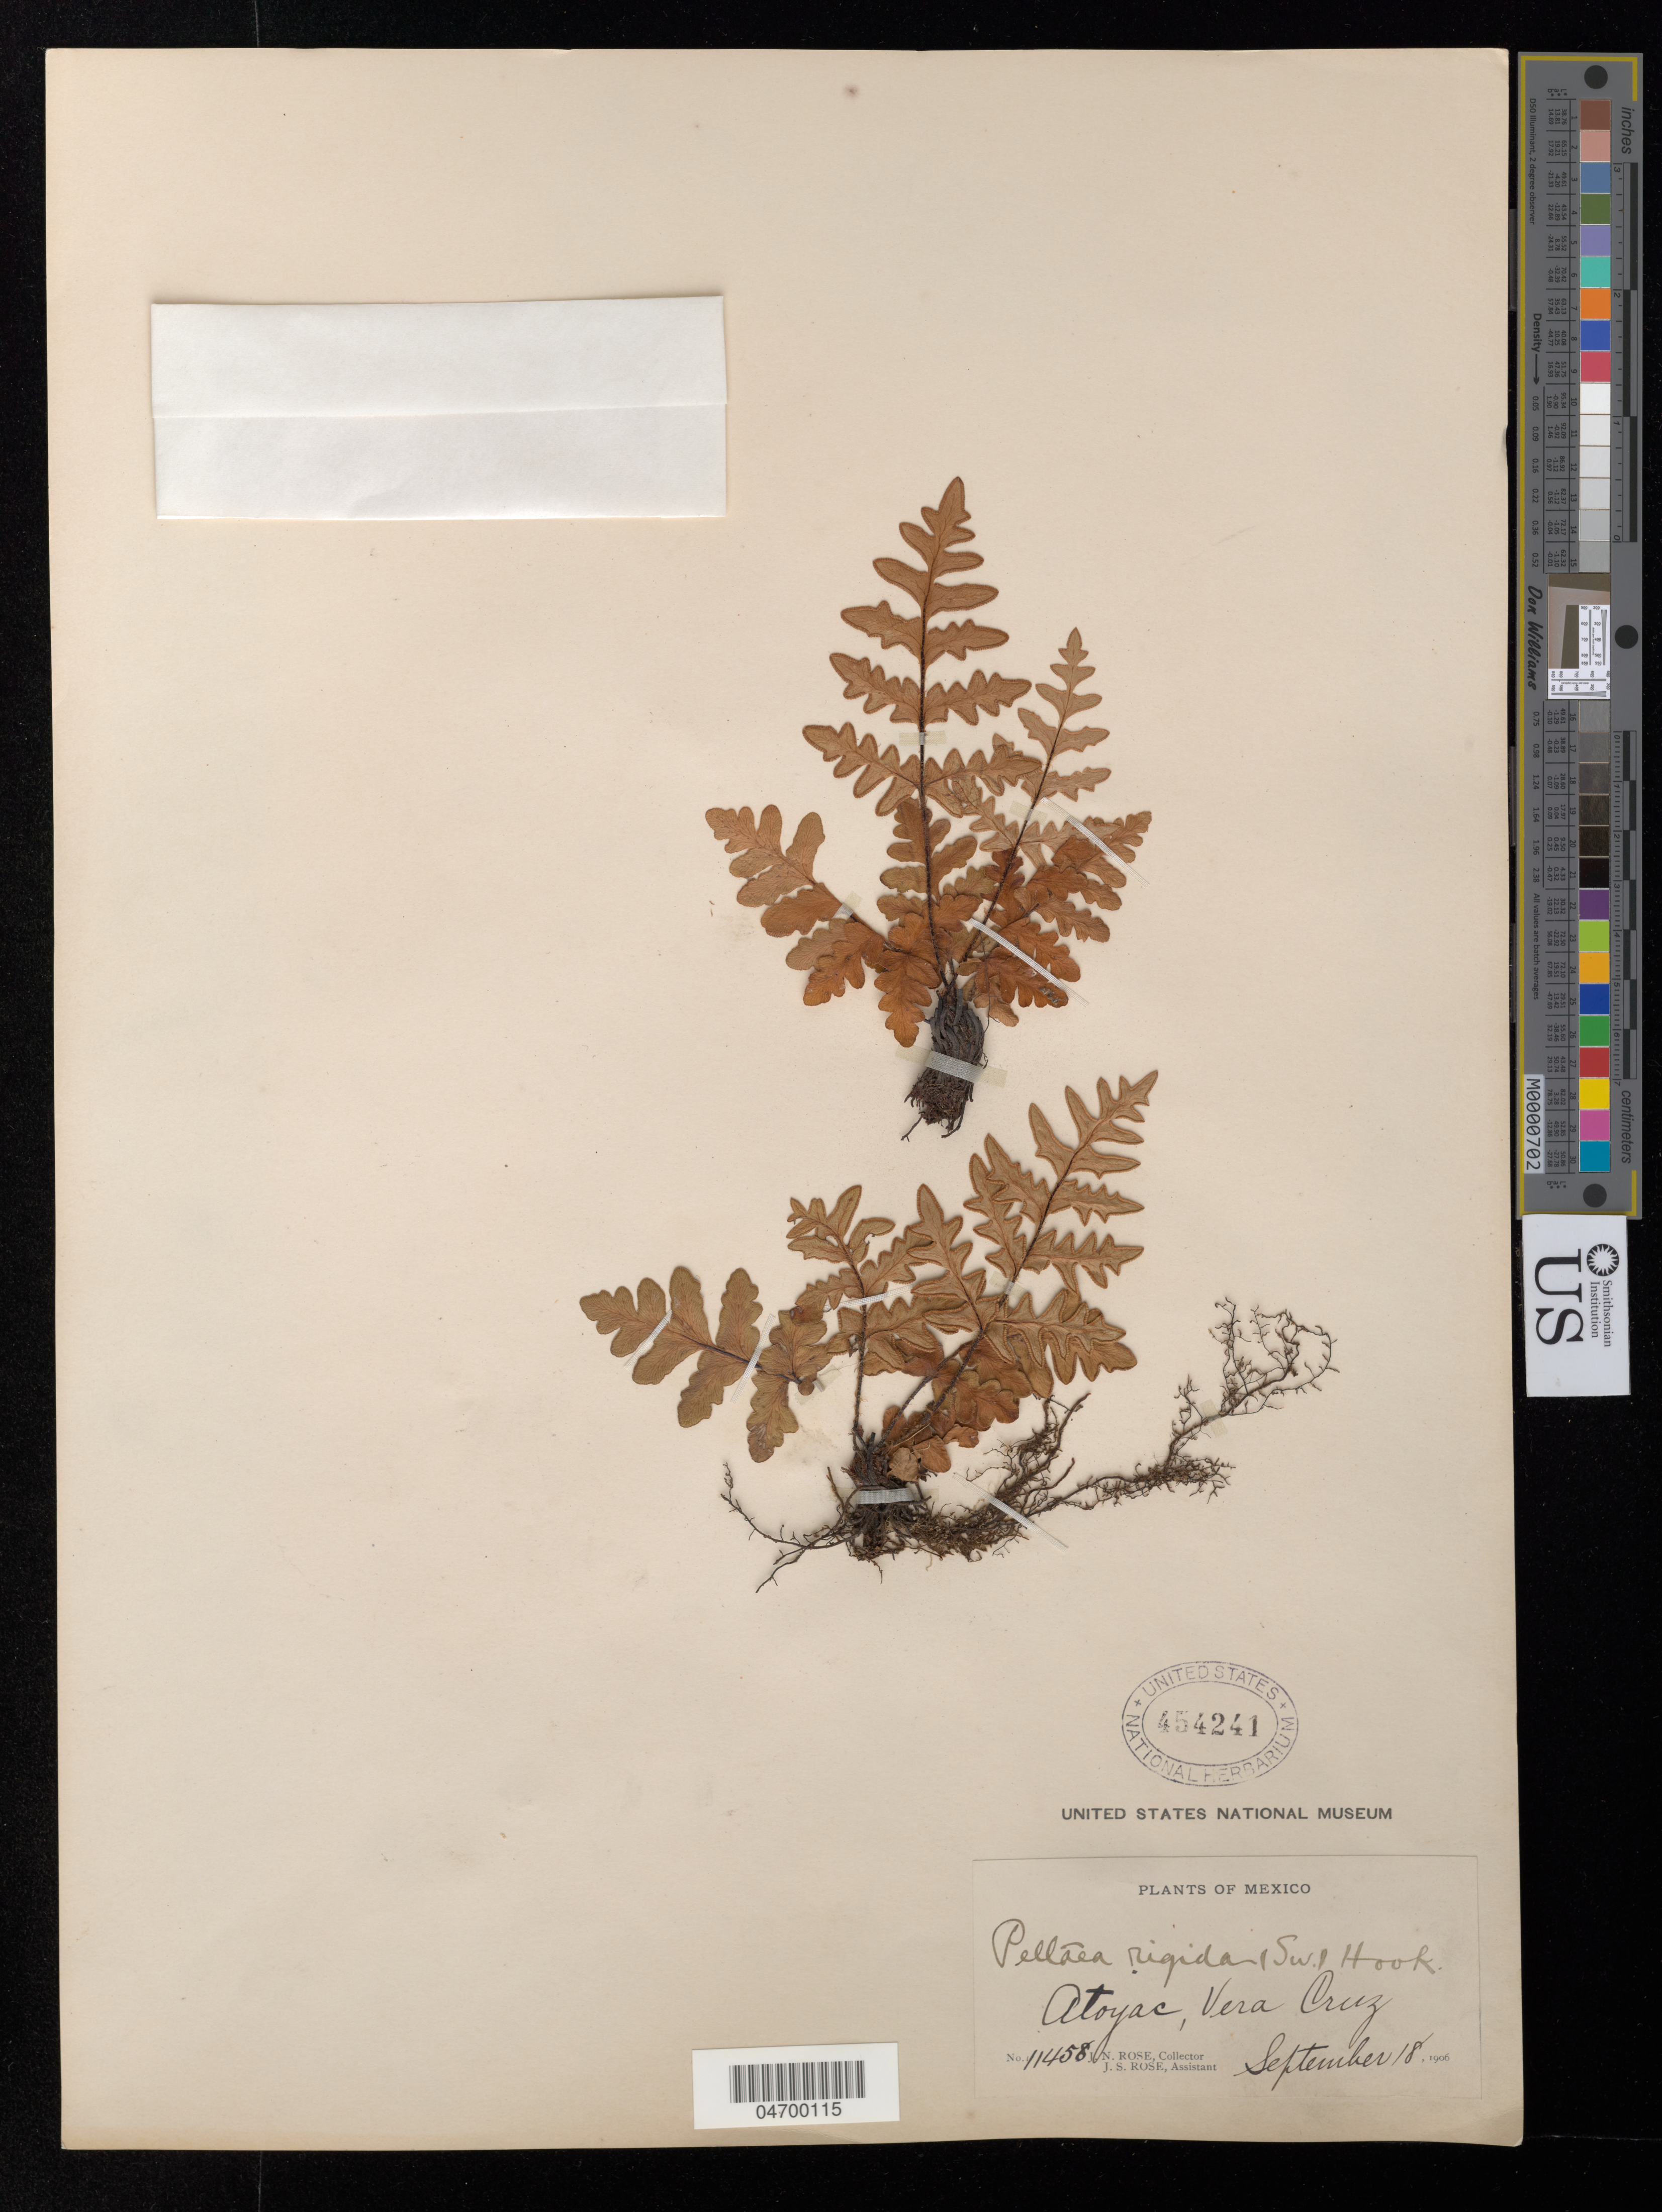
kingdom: Plantae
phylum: Tracheophyta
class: Polypodiopsida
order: Polypodiales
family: Pteridaceae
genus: Pellaea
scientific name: Pellaea rigida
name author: (Sw.) Hook. f.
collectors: J. N. Rose & J. S. Rose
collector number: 11458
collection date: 1906-09-18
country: Mexico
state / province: Veracruz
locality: Atoyac, Vera Cruz.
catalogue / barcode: US 454241